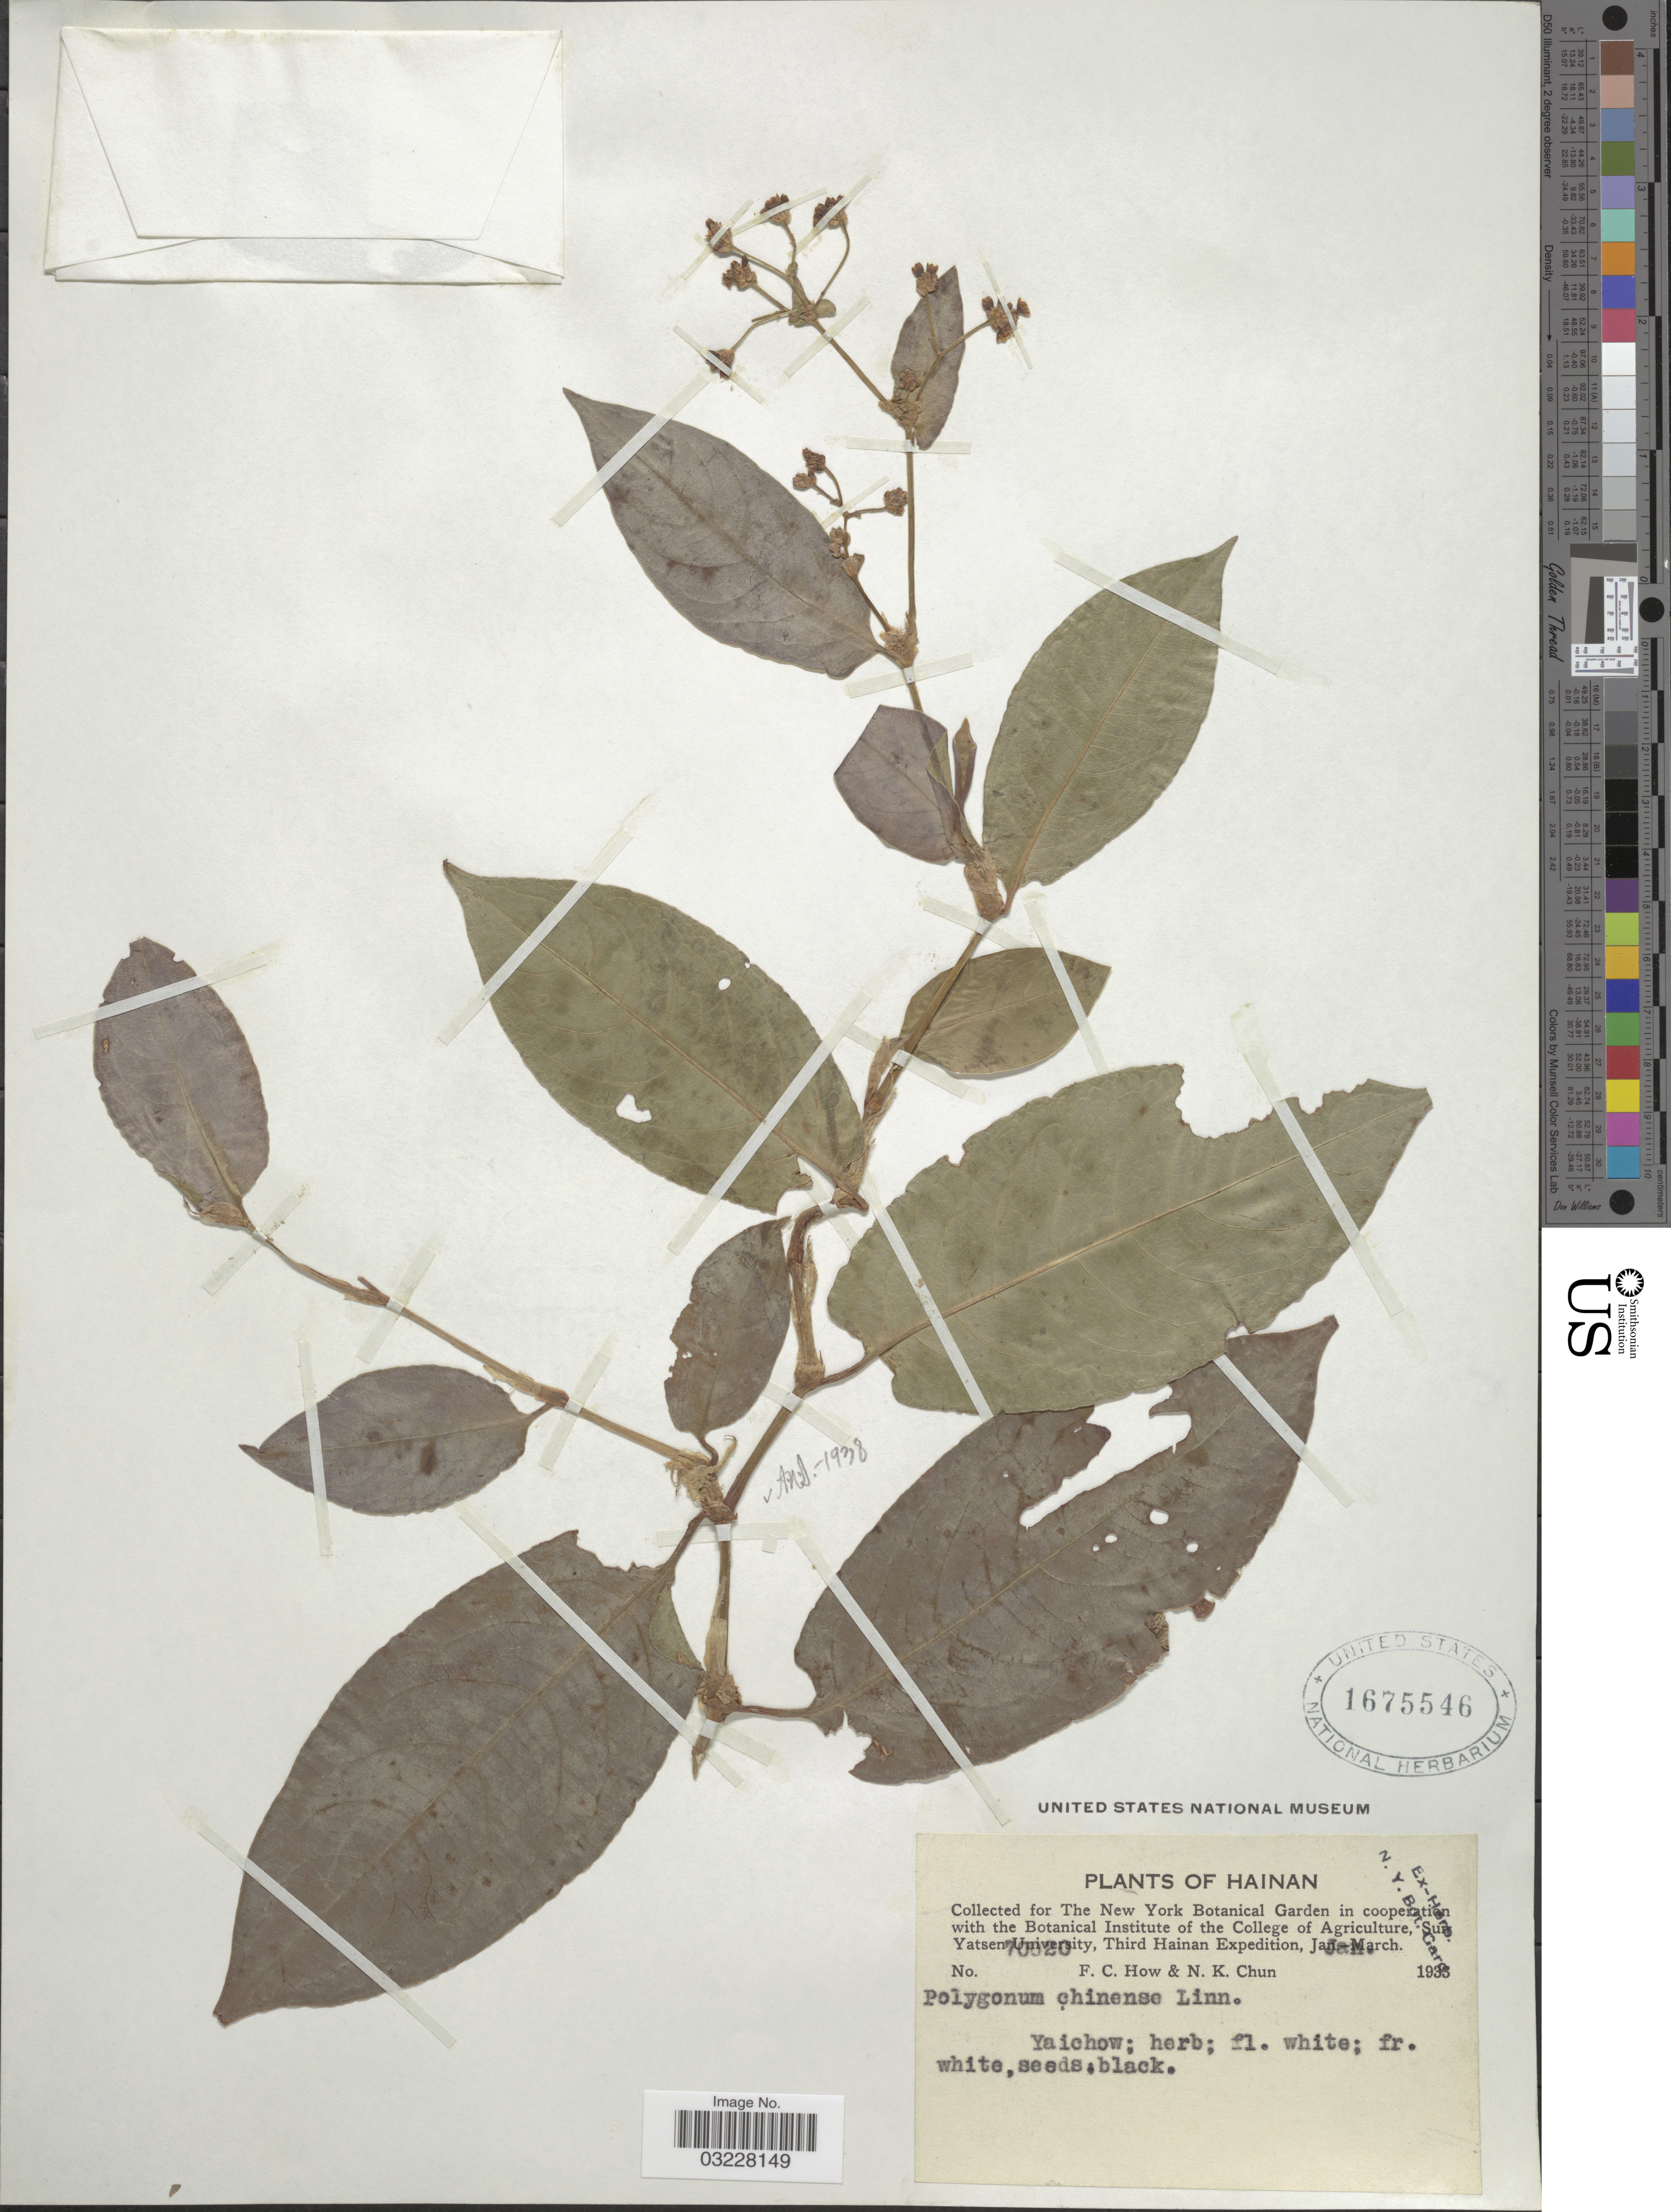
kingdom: Plantae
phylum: Tracheophyta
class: Magnoliopsida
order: Caryophyllales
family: Polygonaceae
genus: Polygonum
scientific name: Polygonum chinense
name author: L.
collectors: F. C. How & N. K. Chun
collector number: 70020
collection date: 1933-01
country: China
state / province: Hainan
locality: Yaichow.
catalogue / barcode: US 1675546